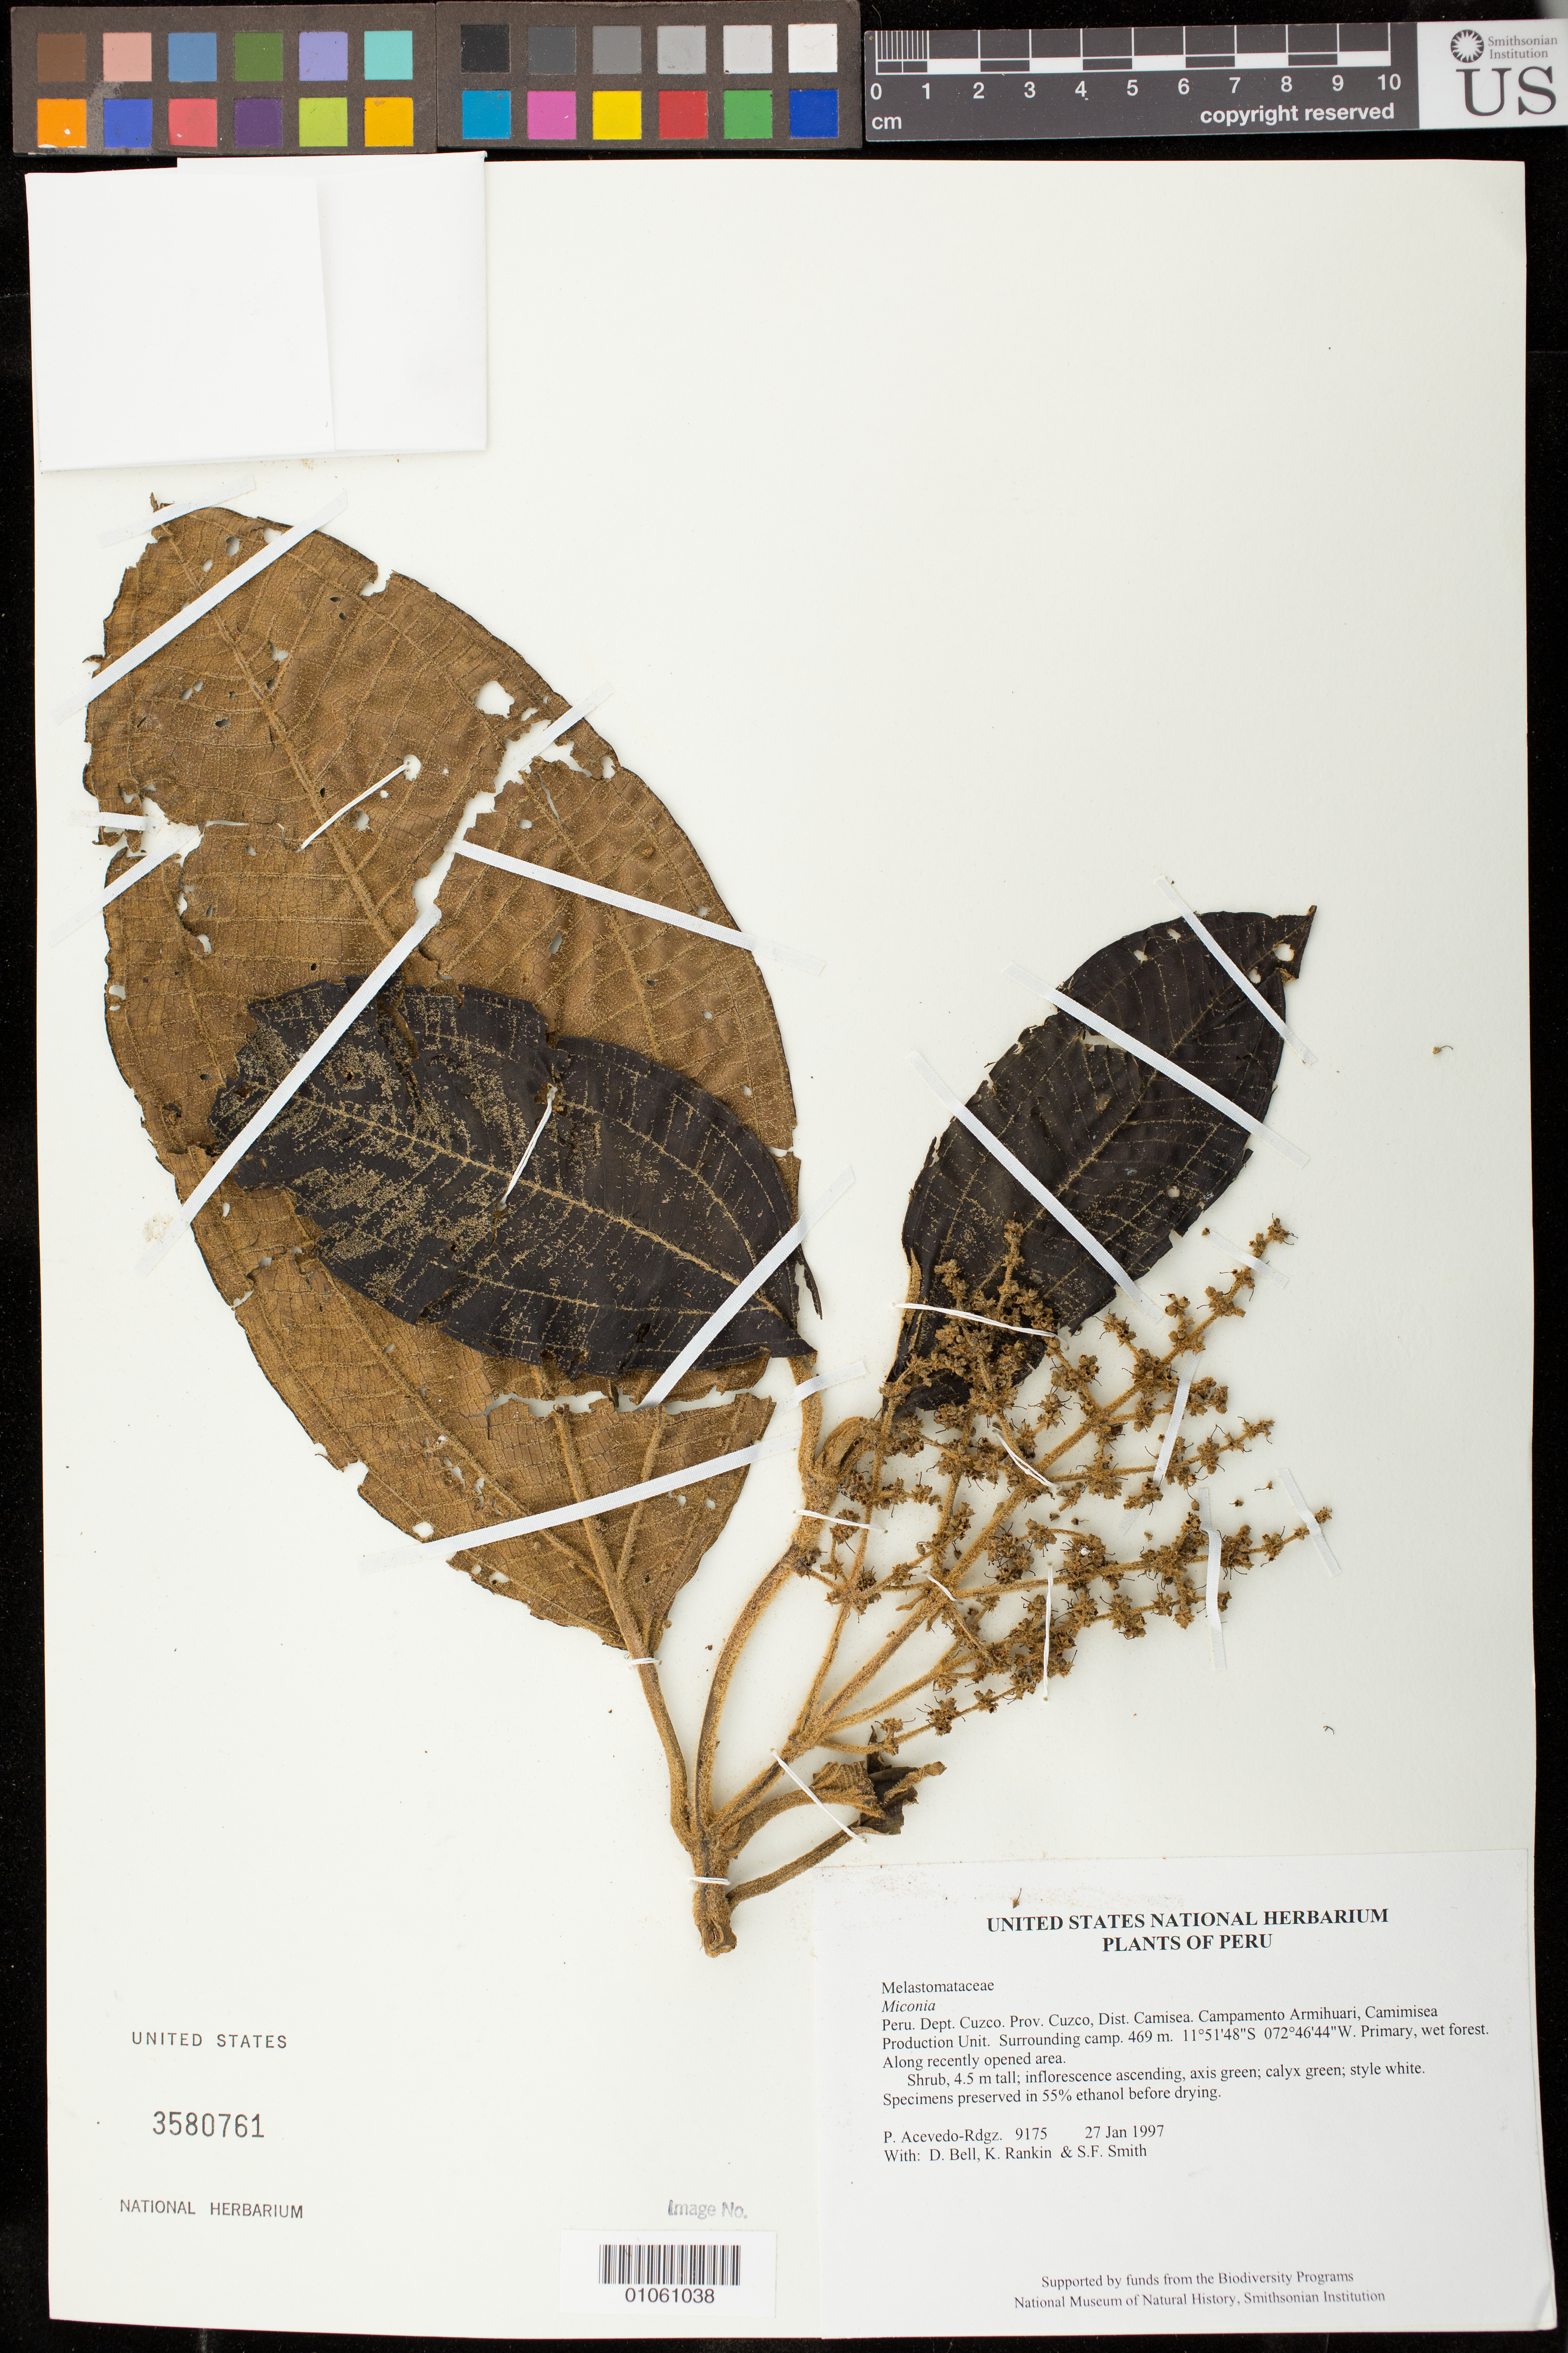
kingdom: Plantae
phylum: Tracheophyta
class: Magnoliopsida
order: Myrtales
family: Melastomataceae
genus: Miconia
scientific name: Miconia sp.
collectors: P. Acevedo-Rodr., D. A. Bell, K. B. Rankin & S.F. Smith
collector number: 9175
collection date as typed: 27 Jan 1997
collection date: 1997-01-27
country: Peru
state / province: Cusco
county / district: Cusco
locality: Distrito Camisea, Campamento Armihuari, Camimisea Production Unit. Surrounding camp.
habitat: Primary, wet forest. Along recently opened area.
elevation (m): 469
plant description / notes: US, NY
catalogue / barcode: US 3580761